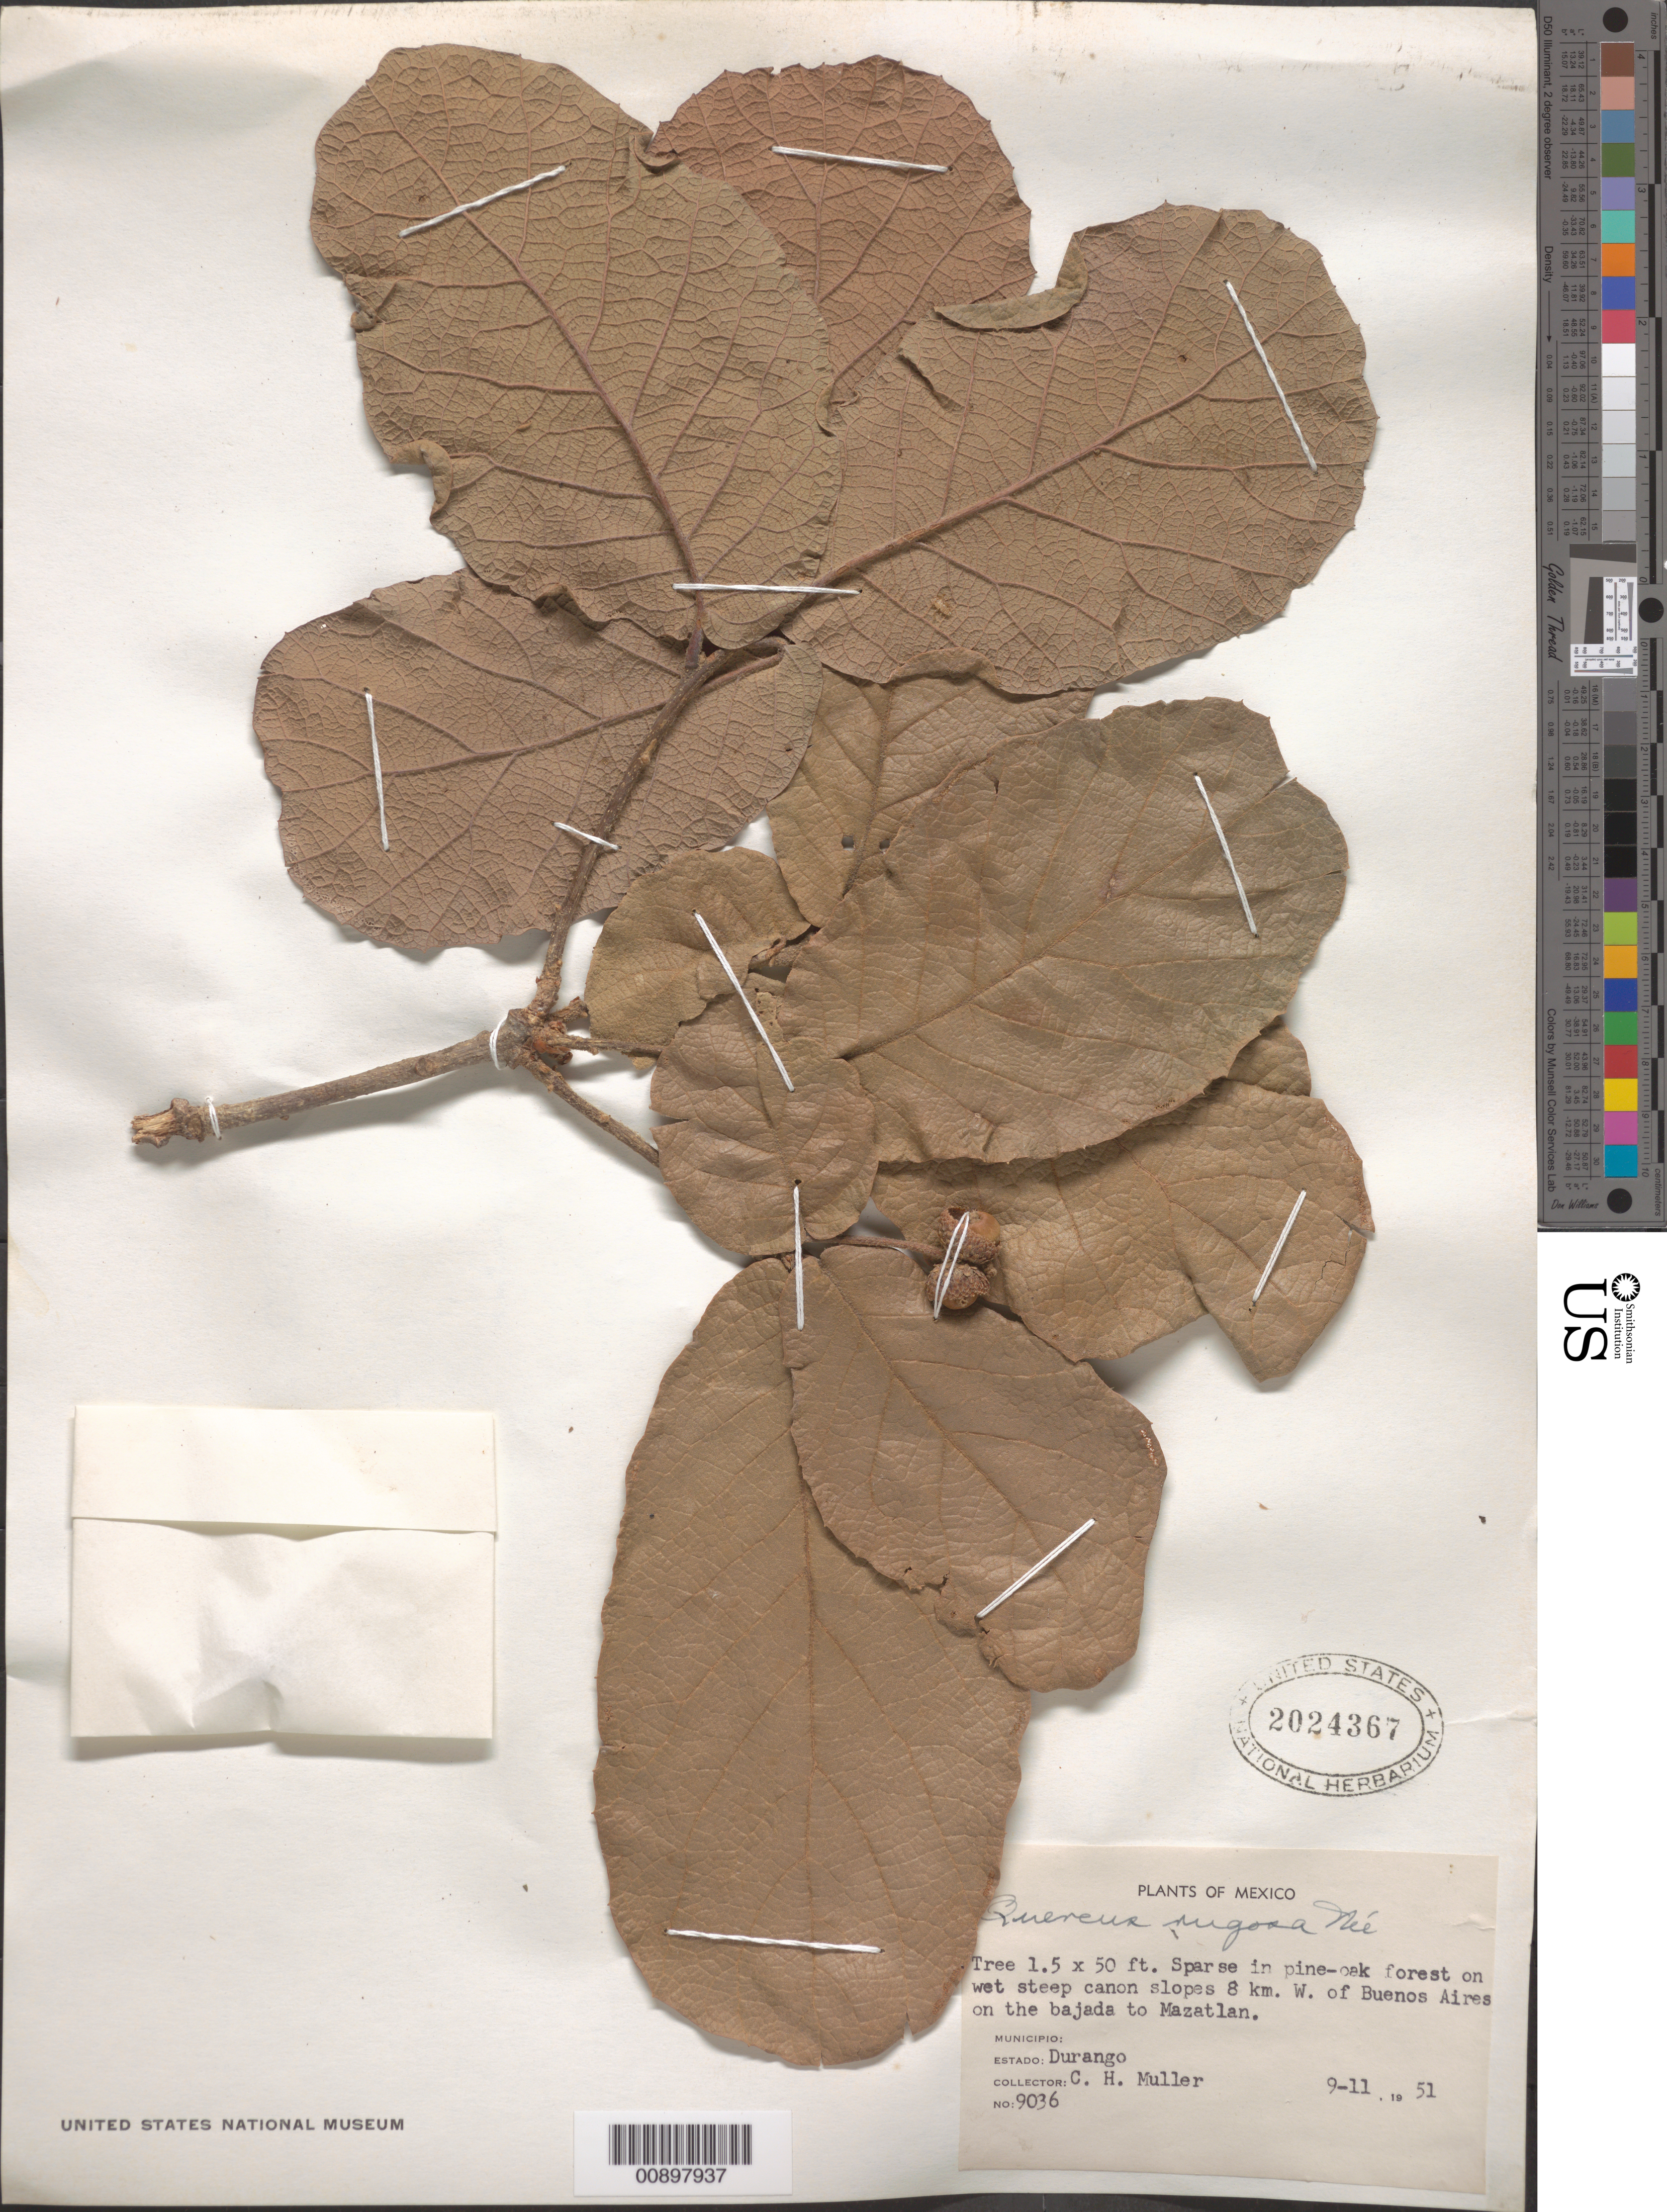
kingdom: Plantae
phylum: Tracheophyta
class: Magnoliopsida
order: Fagales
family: Fagaceae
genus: Quercus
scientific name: Quercus rugosa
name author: Née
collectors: C. H. Muller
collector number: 9036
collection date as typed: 11 Sep 1951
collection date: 1951-09-11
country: Mexico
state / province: Durango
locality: Cañon slopes 8 km W of Buenos Aires on the bajada to Mazatlan.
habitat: In pine-oak forest on wet steep cañon slopes.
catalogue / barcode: US 2024367